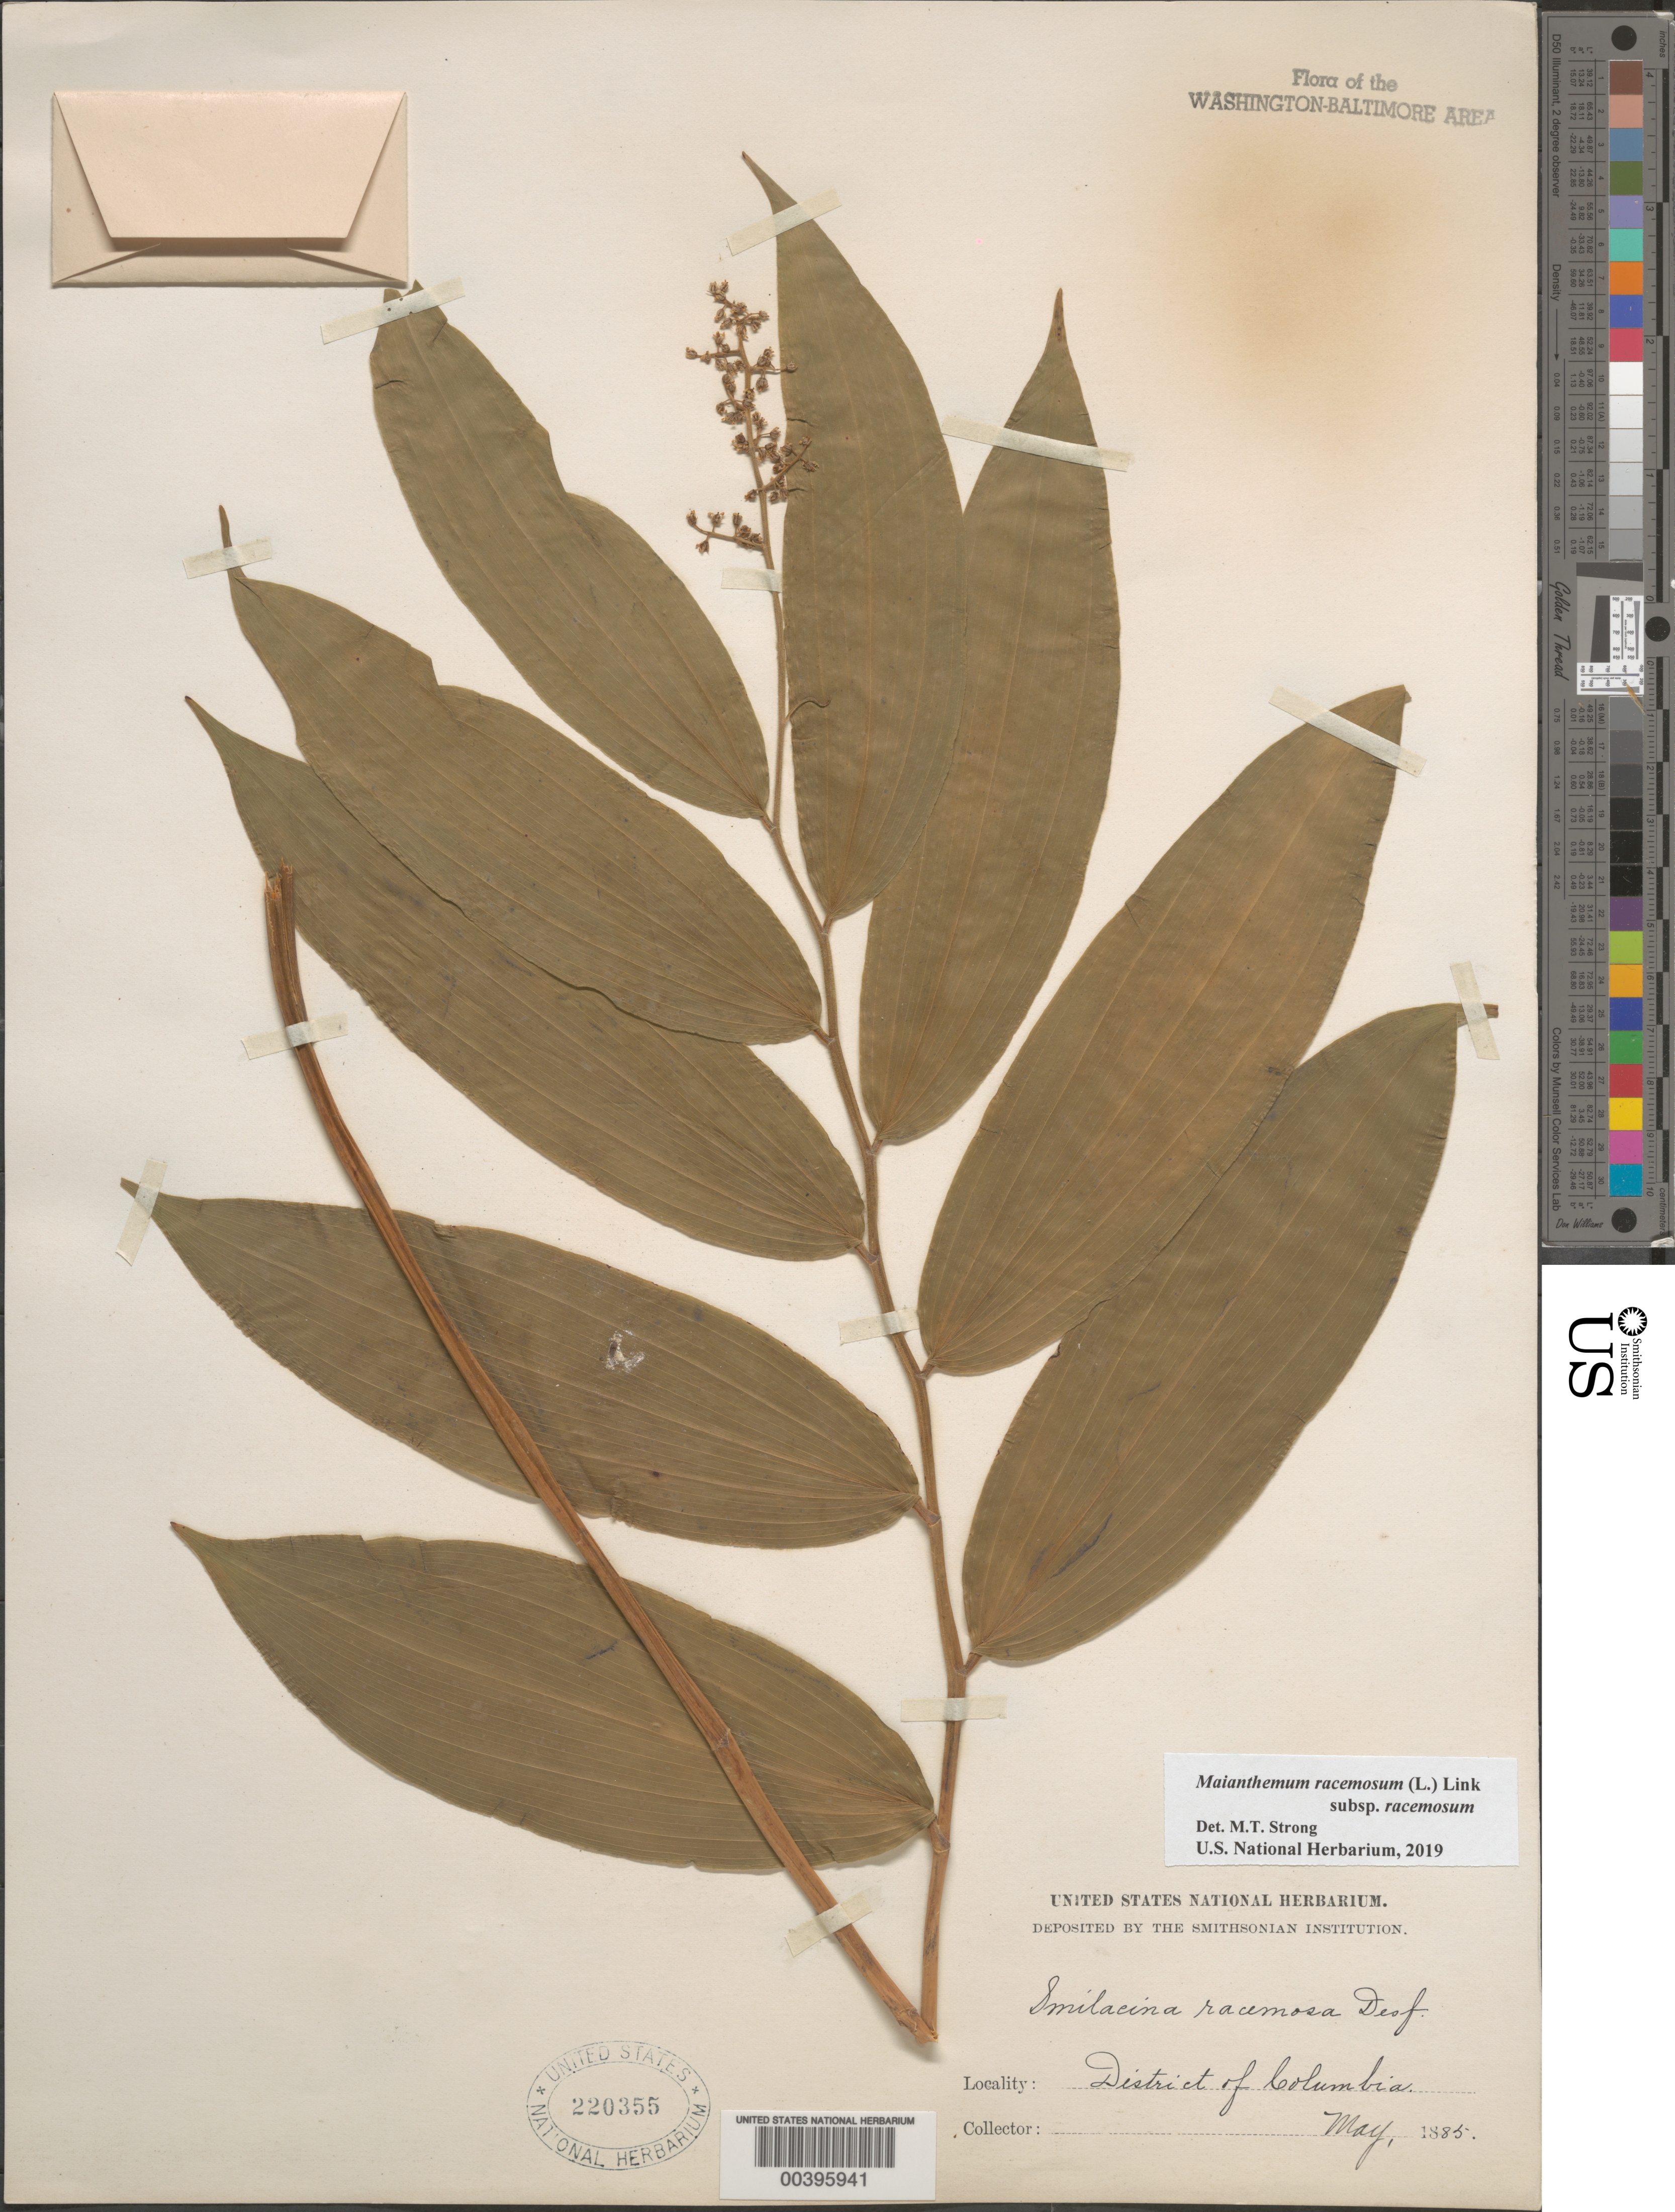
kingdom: Plantae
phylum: Tracheophyta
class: Liliopsida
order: Asparagales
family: Asparagaceae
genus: Maianthemum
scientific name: Maianthemum racemosum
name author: (L.) Link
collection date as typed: May 1885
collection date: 1885-05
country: United States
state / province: District of Columbia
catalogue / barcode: US 220355